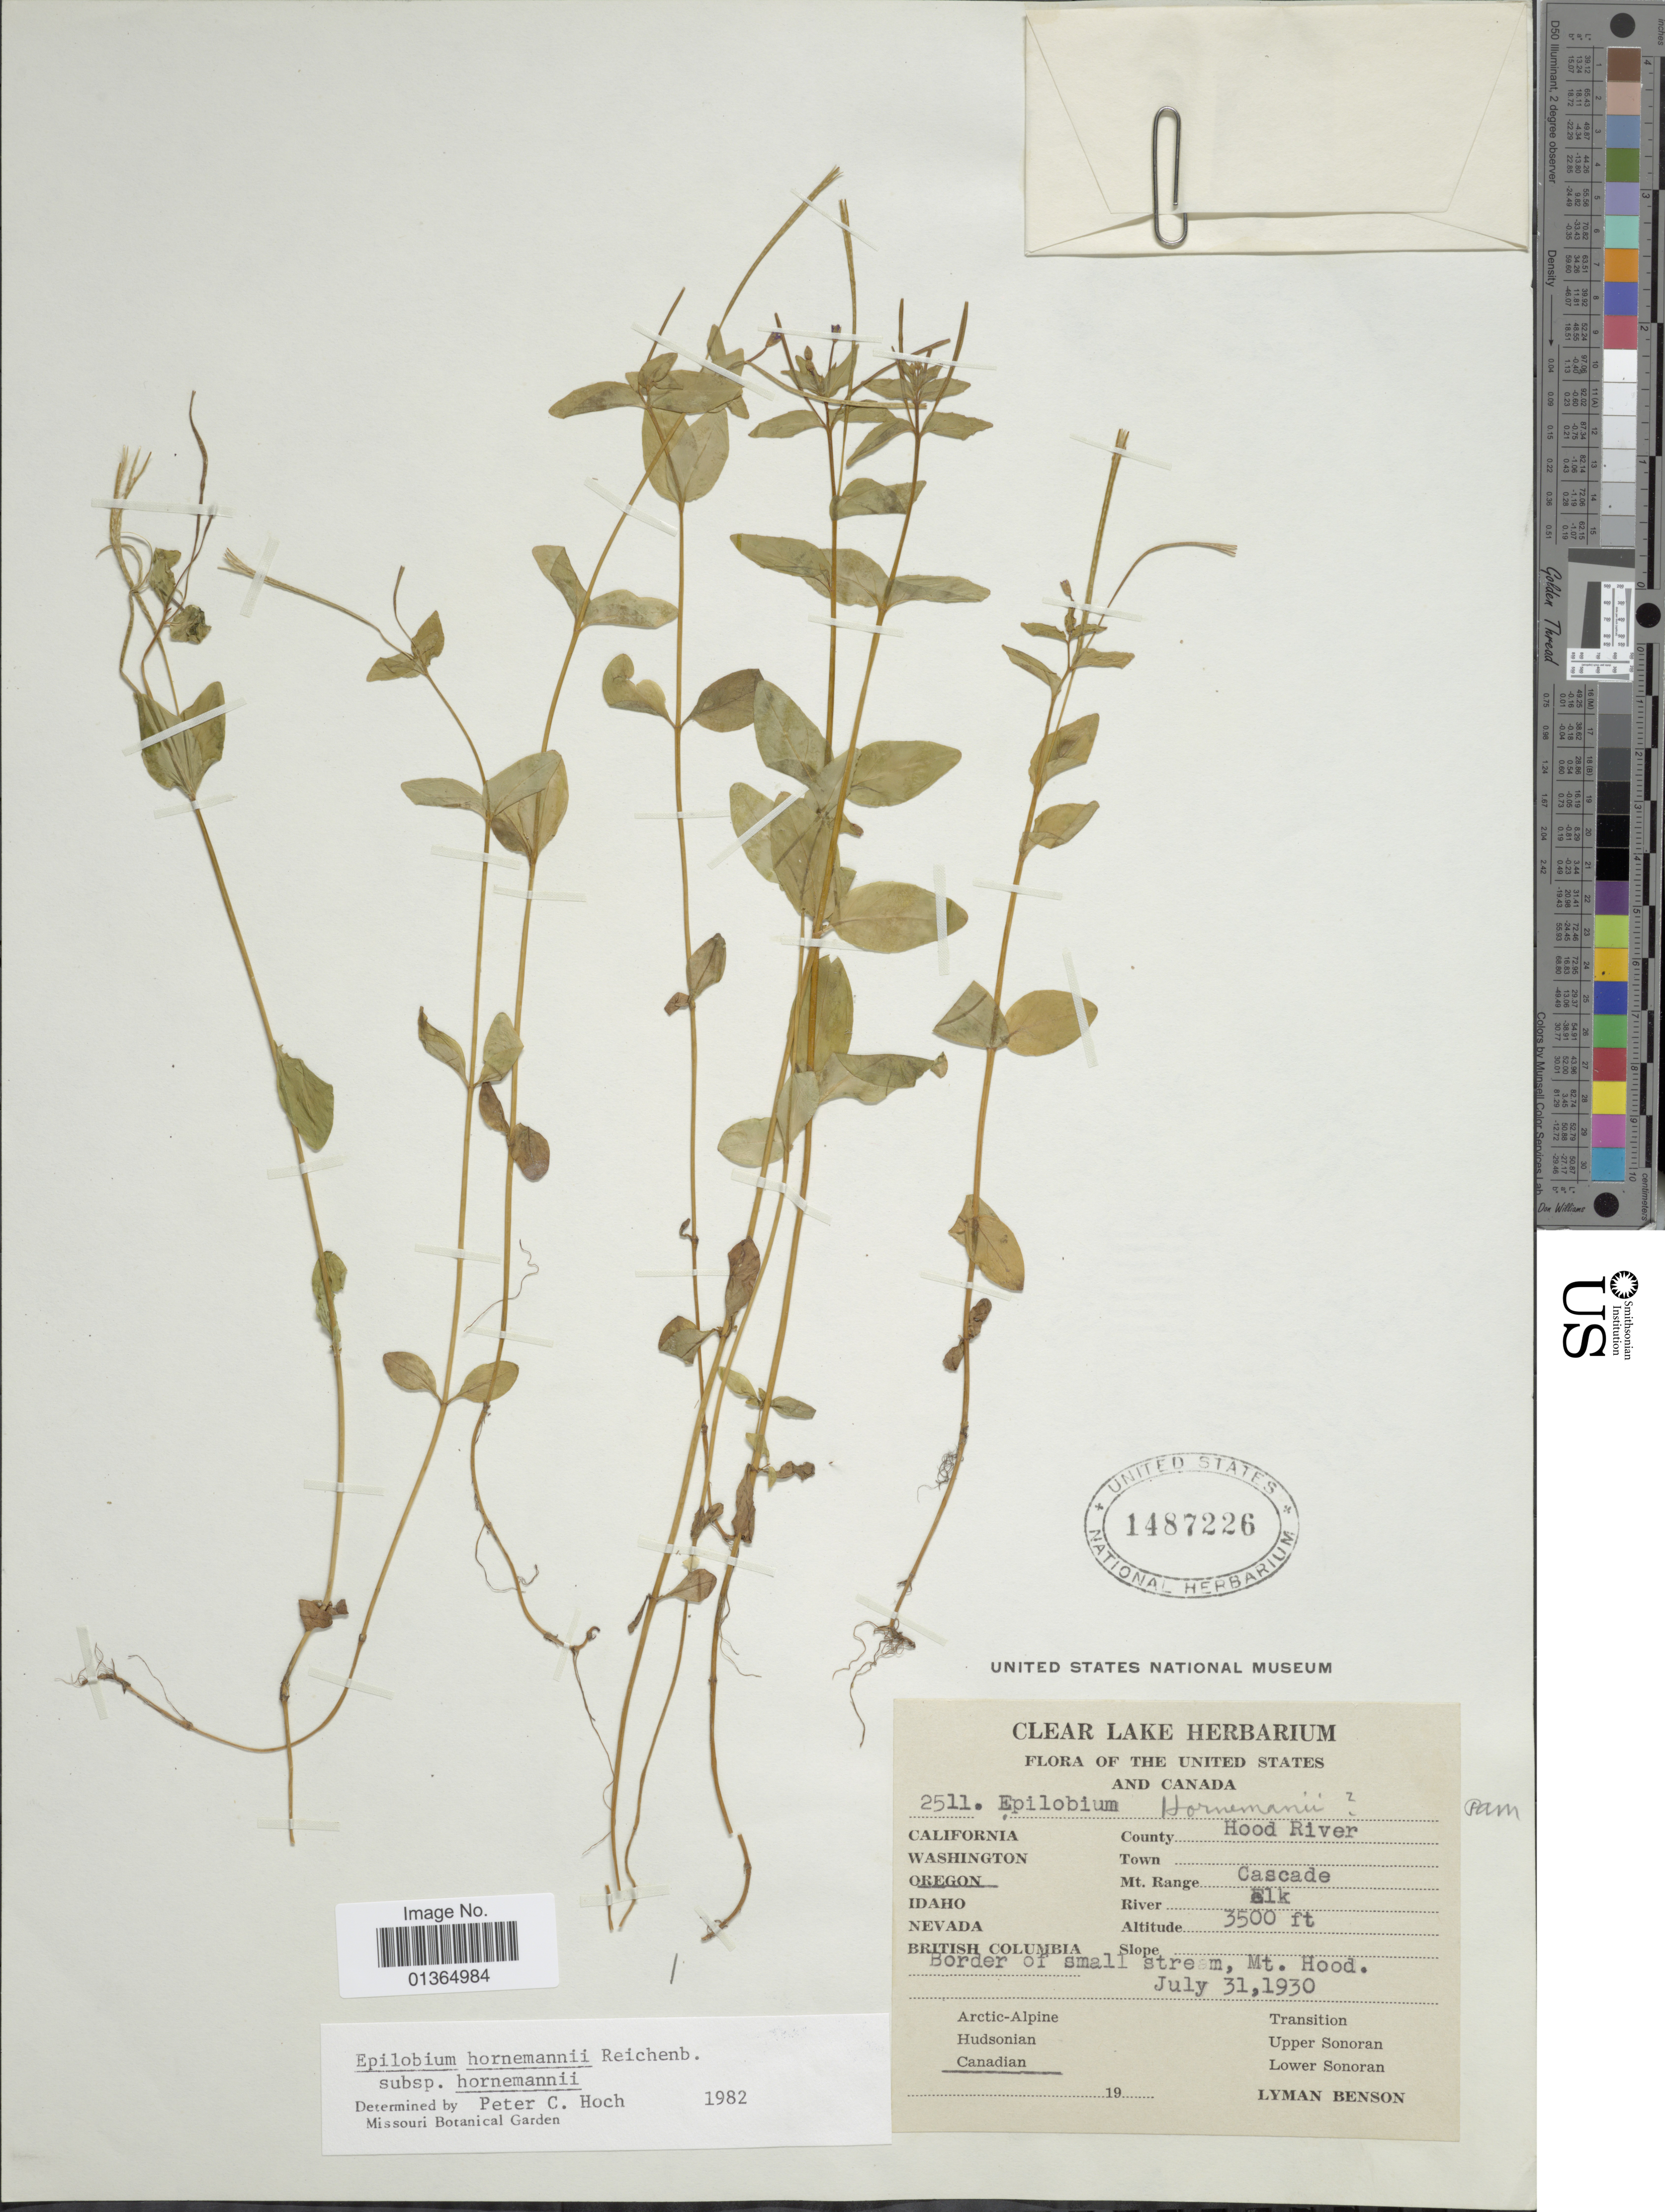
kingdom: Plantae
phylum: Tracheophyta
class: Magnoliopsida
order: Myrtales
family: Onagraceae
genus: Epilobium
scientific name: Epilobium hornemannii subsp. hornemannii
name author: Rchb.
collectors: L. D. Benson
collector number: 2511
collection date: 1930-07-31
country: United States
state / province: Oregon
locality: County Hood River. Mt. Range Cascade. River Elk.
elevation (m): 1067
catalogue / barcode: US 1487226